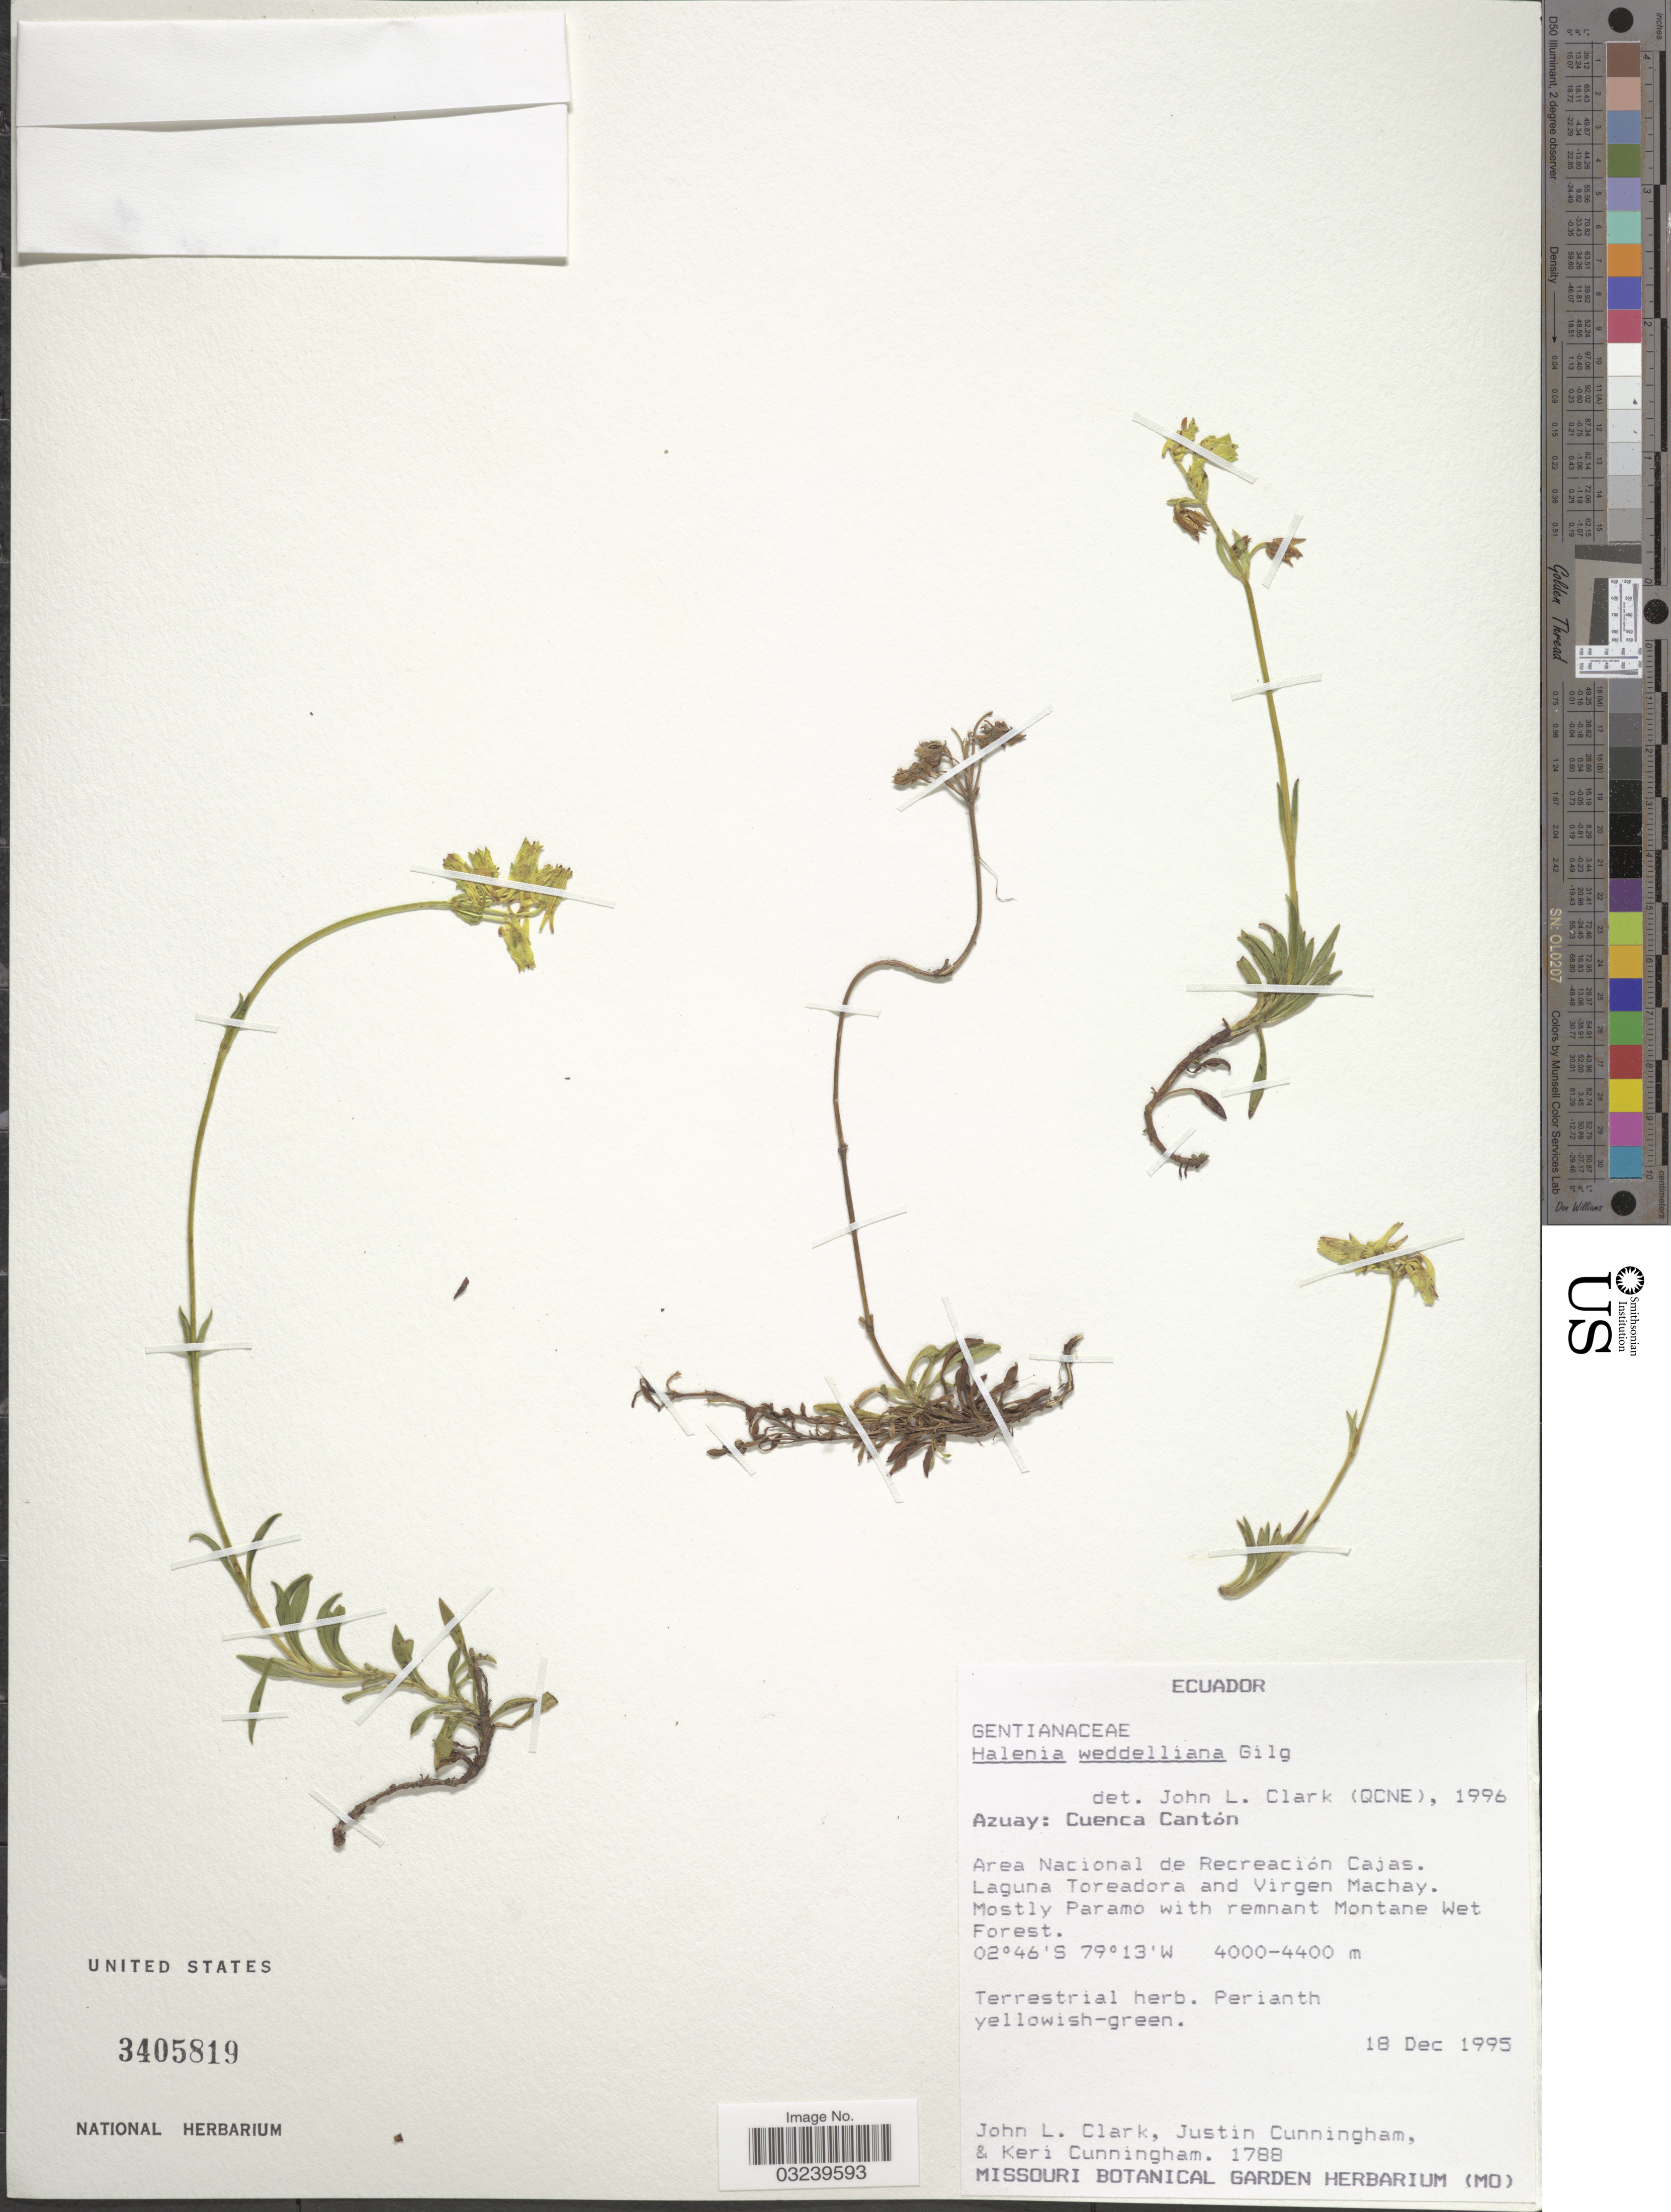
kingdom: Plantae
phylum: Tracheophyta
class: Magnoliopsida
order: Gentianales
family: Gentianaceae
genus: Halenia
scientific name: Halenia weddelliana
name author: Gilg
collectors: J. L. Clark, J. Cunningham & K. Cunningham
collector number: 1788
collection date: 1995-12-18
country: Ecuador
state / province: Azuay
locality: Azuay: Cuenca Cantón, Area Nacional de Recreación Cajas, Laguna Toreadora and Virgen Machay.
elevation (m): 4000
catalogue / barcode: US 3405819